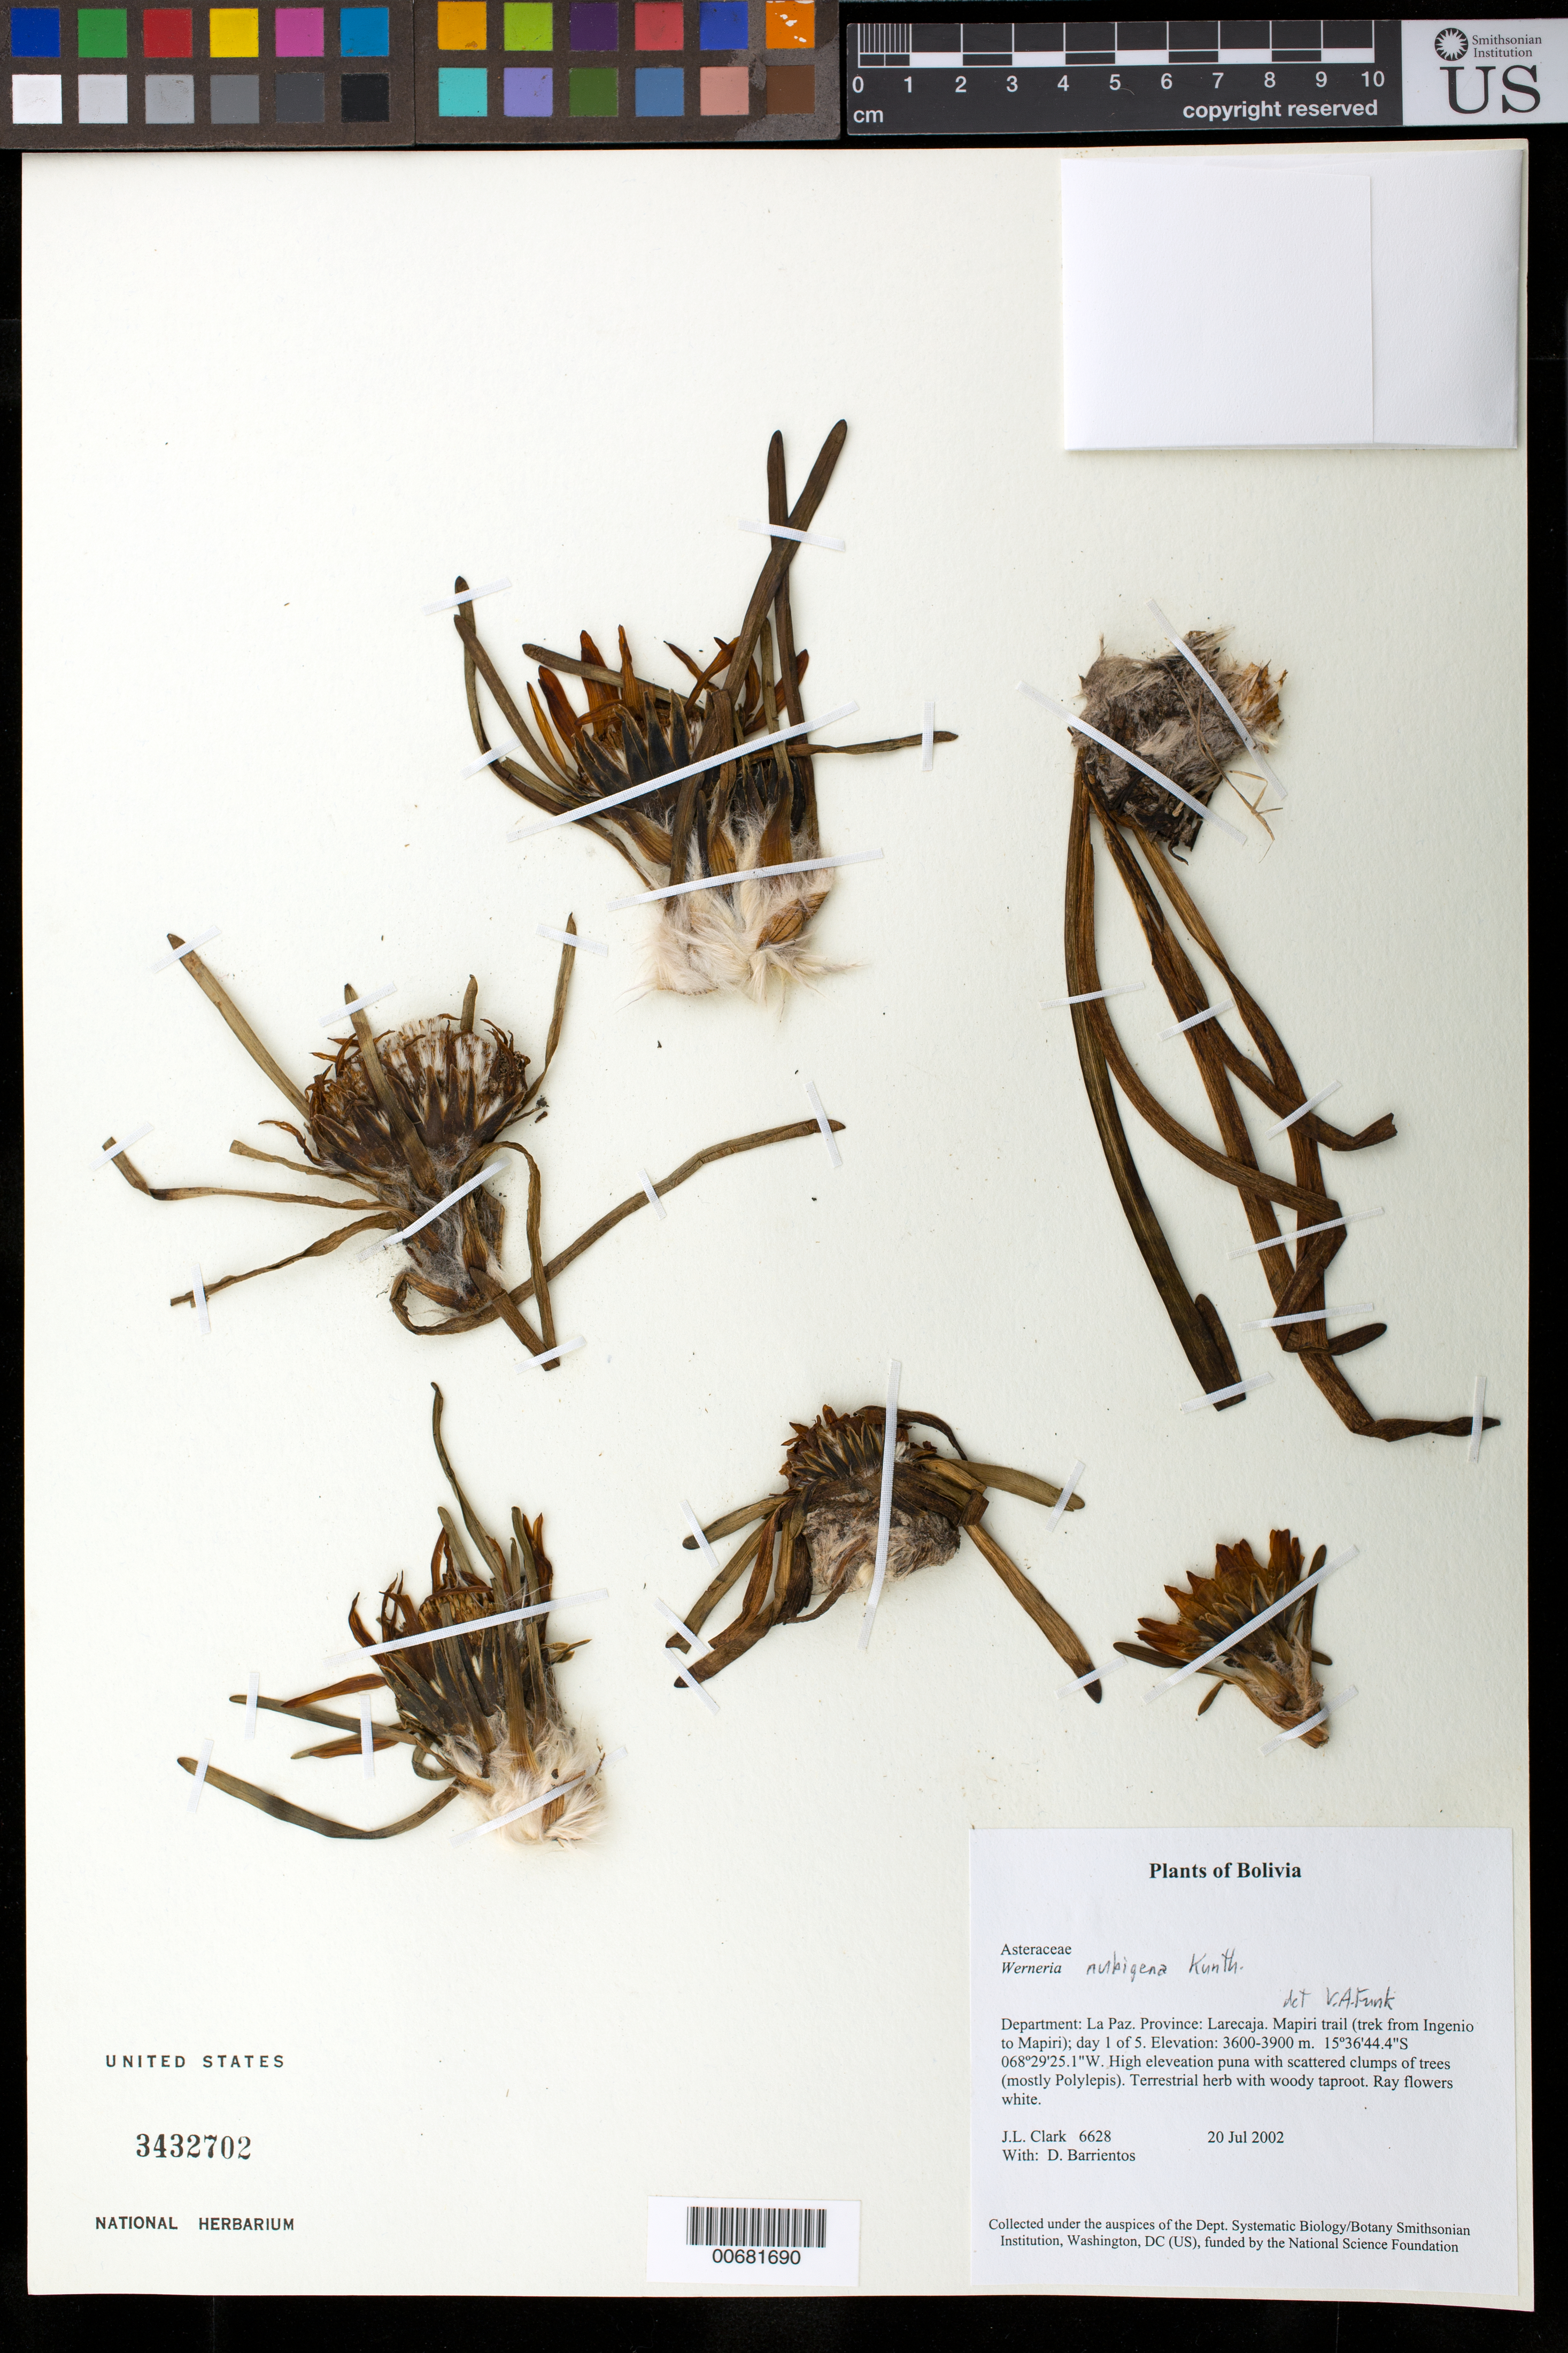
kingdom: Plantae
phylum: Tracheophyta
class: Magnoliopsida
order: Asterales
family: Asteraceae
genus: Werneria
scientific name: Werneria nubigena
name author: Kunth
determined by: Funk, Vicki A., (BOT), Smithsonian Institution - National Museum of Natural History (UNITED STATES)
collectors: J. L. Clark & D. Barrientos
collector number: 6628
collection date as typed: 20 Jul 2002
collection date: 2002-07-20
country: Bolivia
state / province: La Paz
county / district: Larecaja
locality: Mapiri Trail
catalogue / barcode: US 3432702